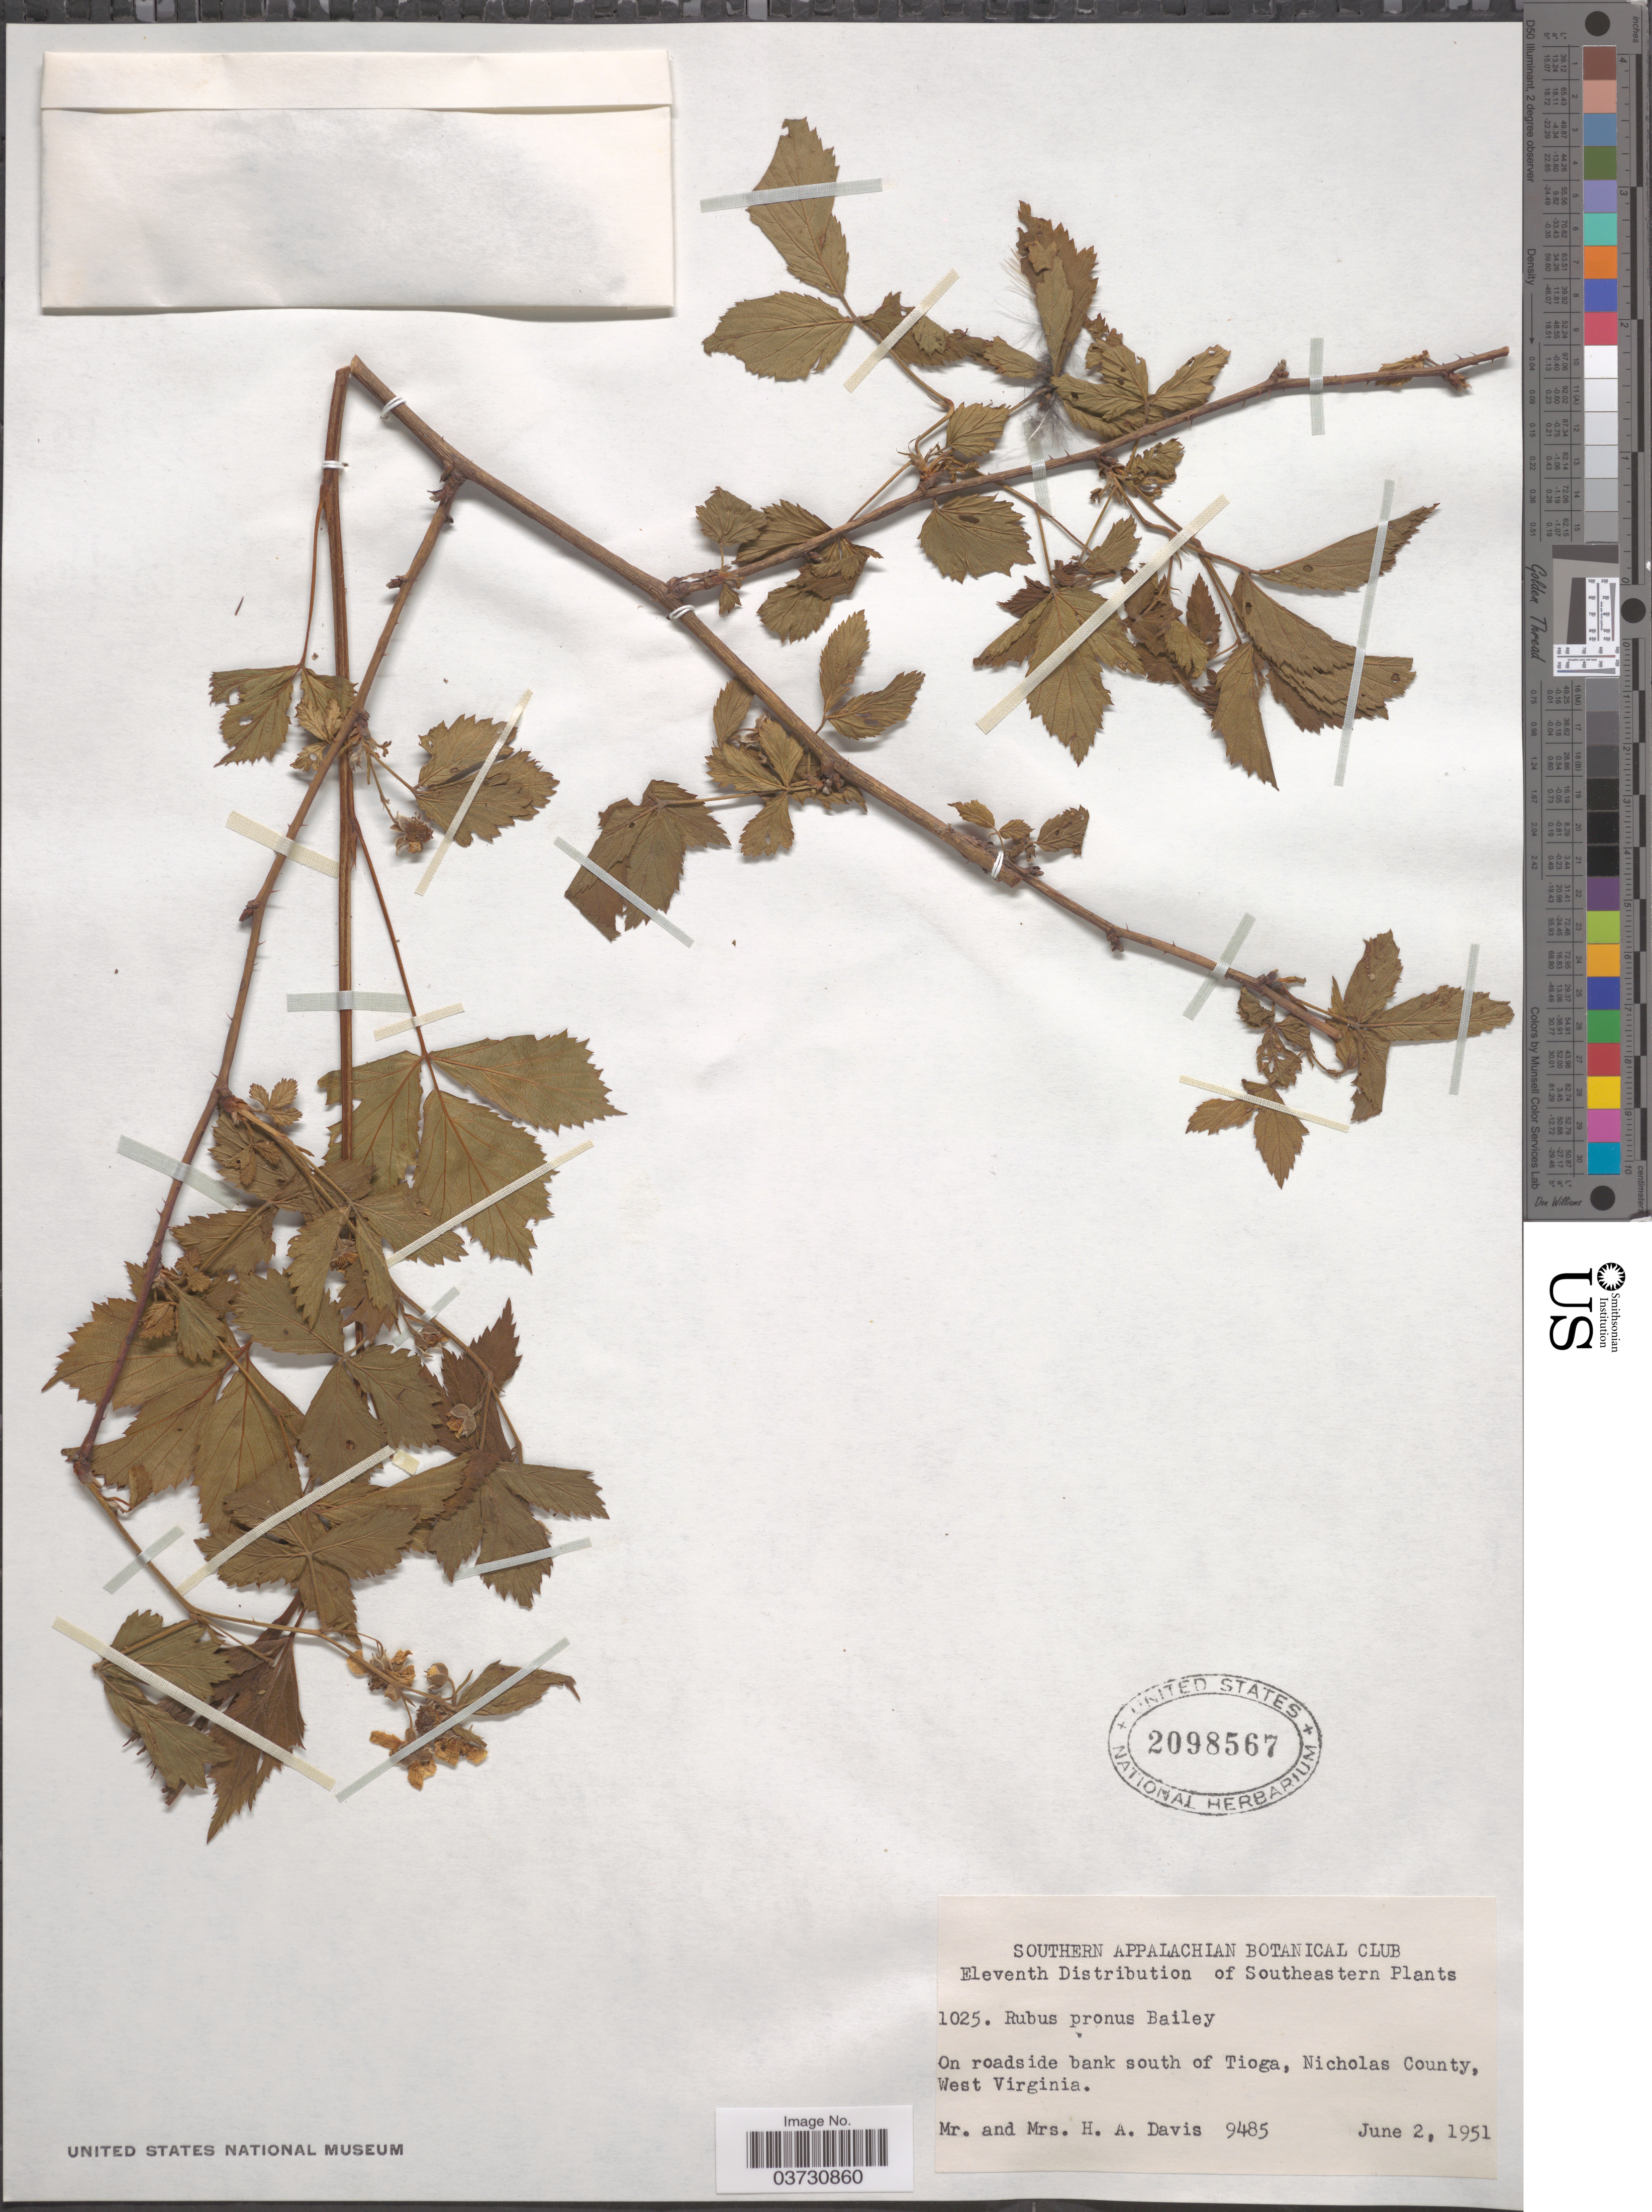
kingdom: Plantae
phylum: Tracheophyta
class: Magnoliopsida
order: Rosales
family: Rosaceae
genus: Rubus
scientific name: Rubus pronus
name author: L.H. Bailey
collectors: H. Davis & H. Davis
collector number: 9485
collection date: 1951-06-02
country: United States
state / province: West Virginia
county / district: Nicholas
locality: On roadside bank south of Tioga, Nicholas County.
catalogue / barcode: US 2098567